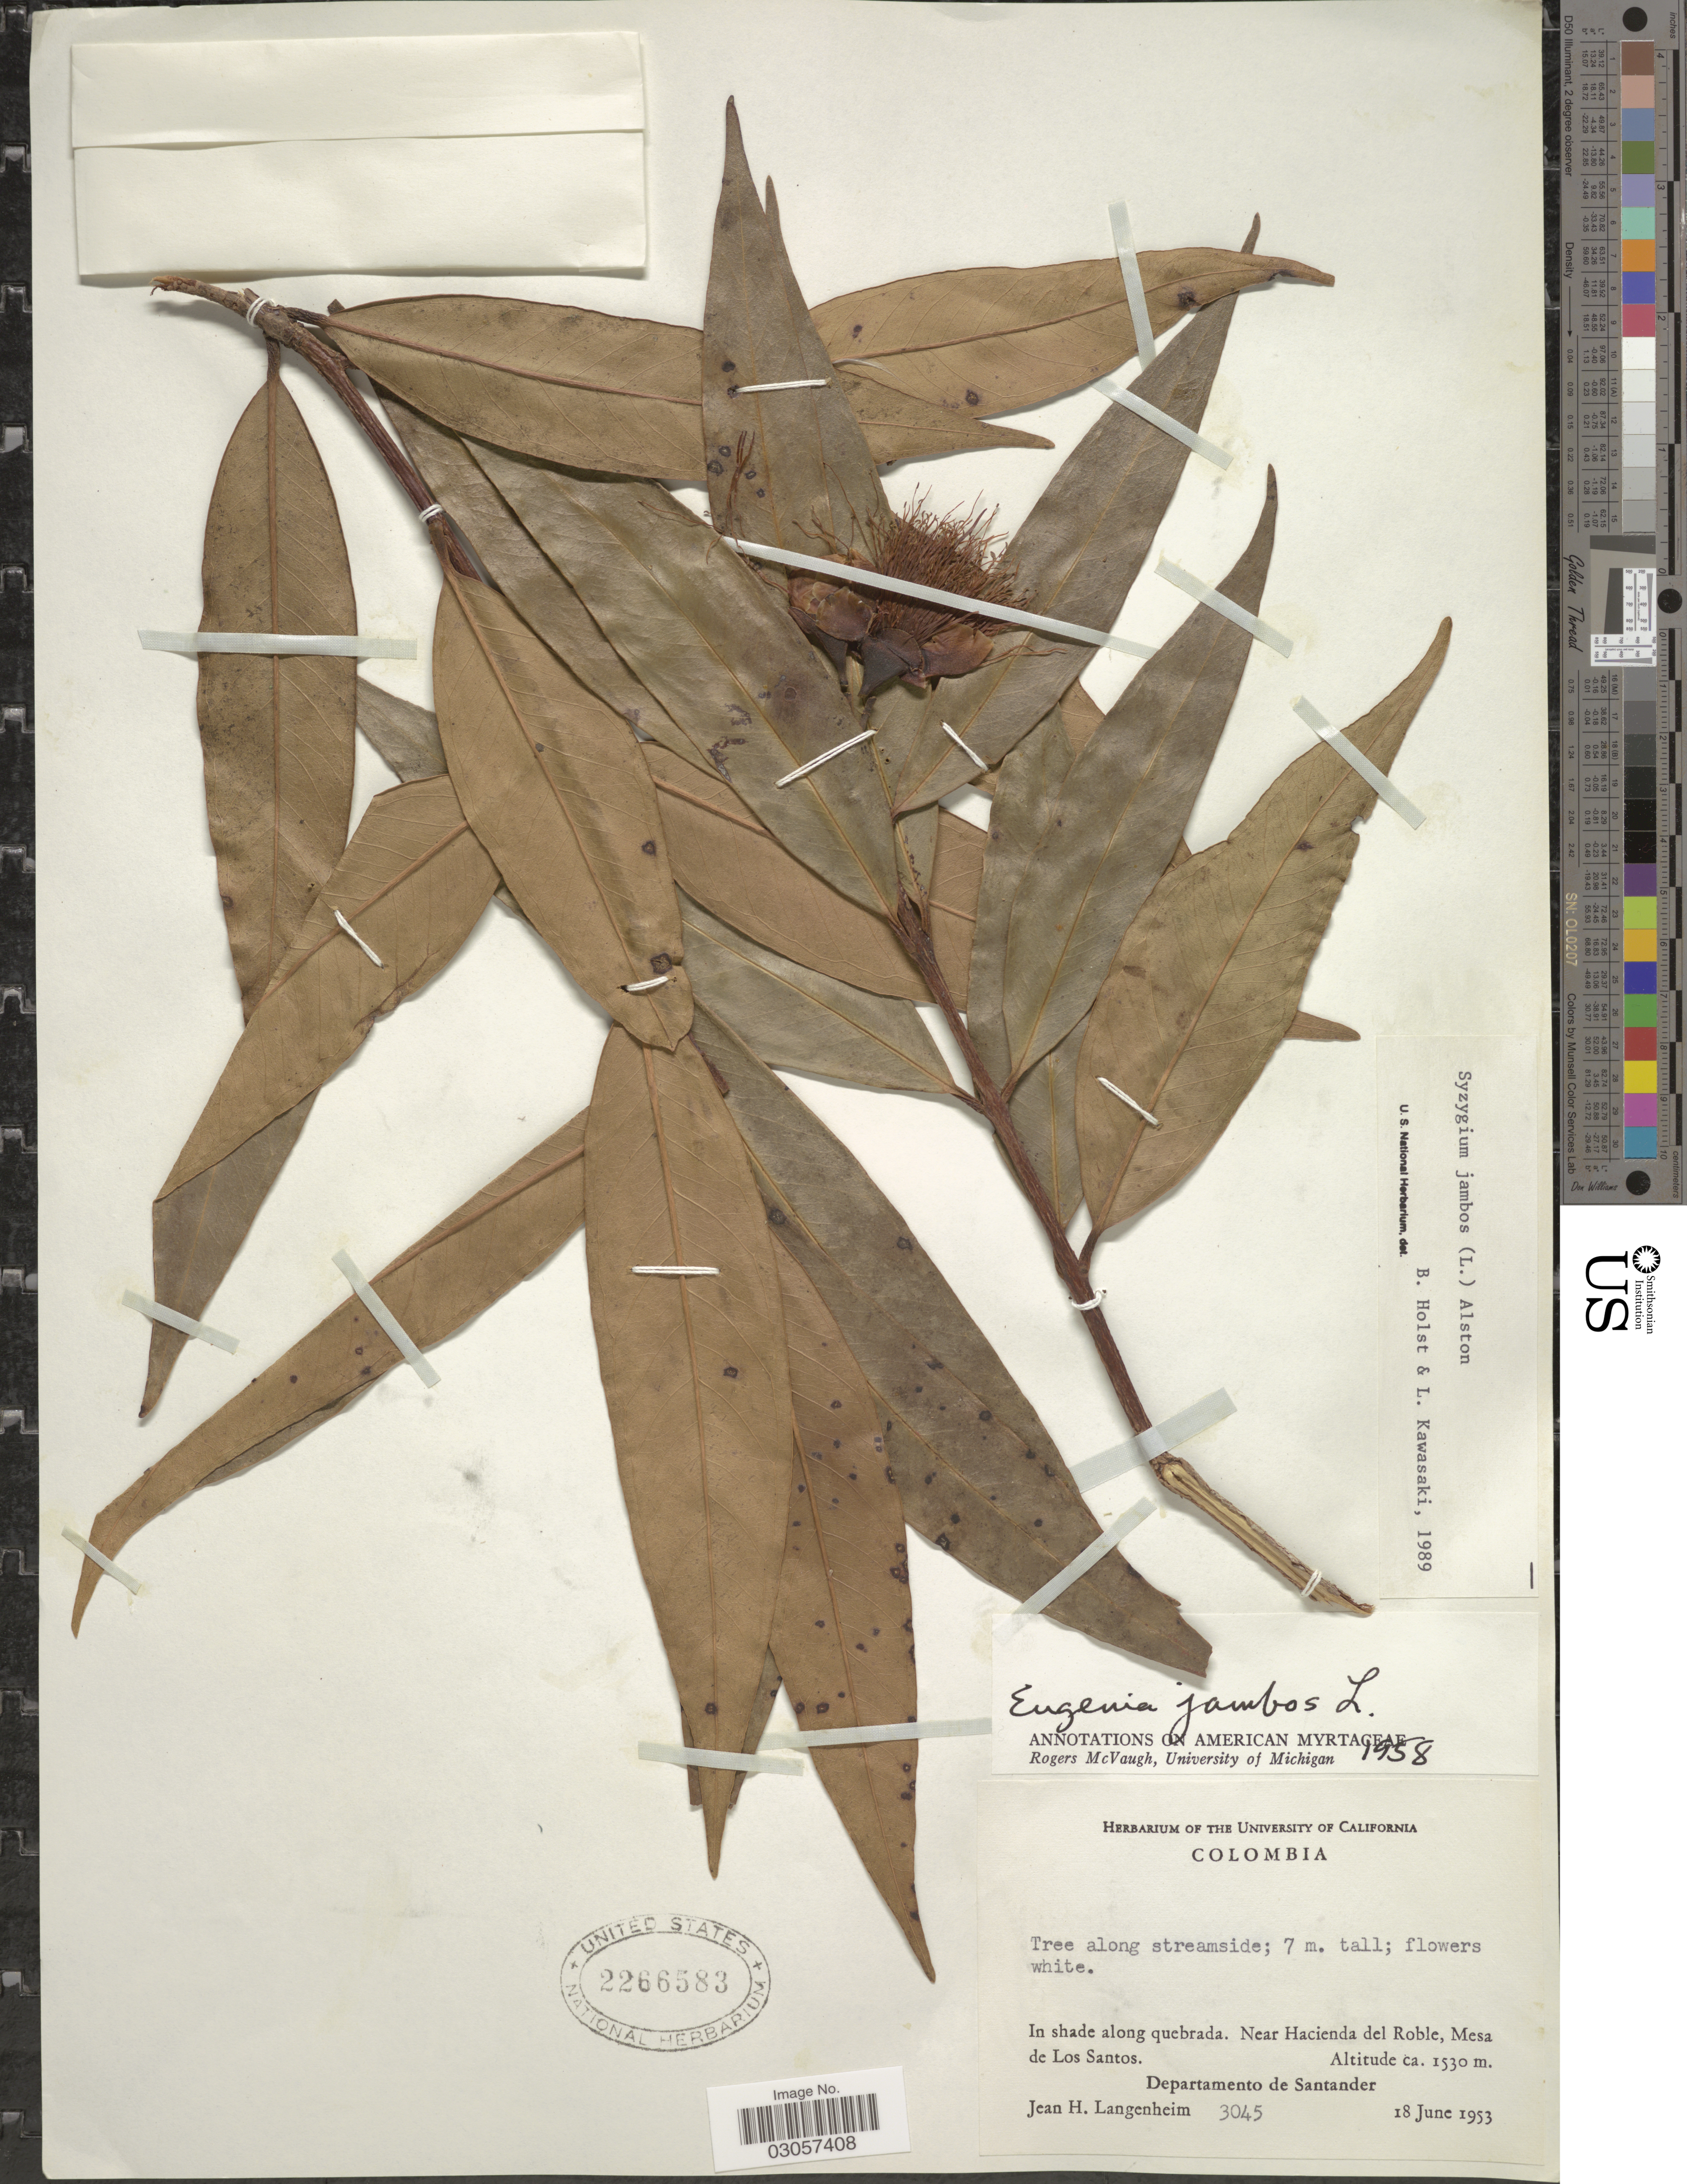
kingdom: Plantae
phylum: Tracheophyta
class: Magnoliopsida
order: Myrtales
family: Myrtaceae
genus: Syzygium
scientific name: Syzygium jambos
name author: (L.) Alston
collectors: J. H. Langenheim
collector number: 3045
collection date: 1953-06-18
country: Colombia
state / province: Santander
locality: In shade along quebrada, Near hacienda del Roble, Mesa de Los Santos, Departamento de Santander.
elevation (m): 1530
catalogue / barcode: US 2266583